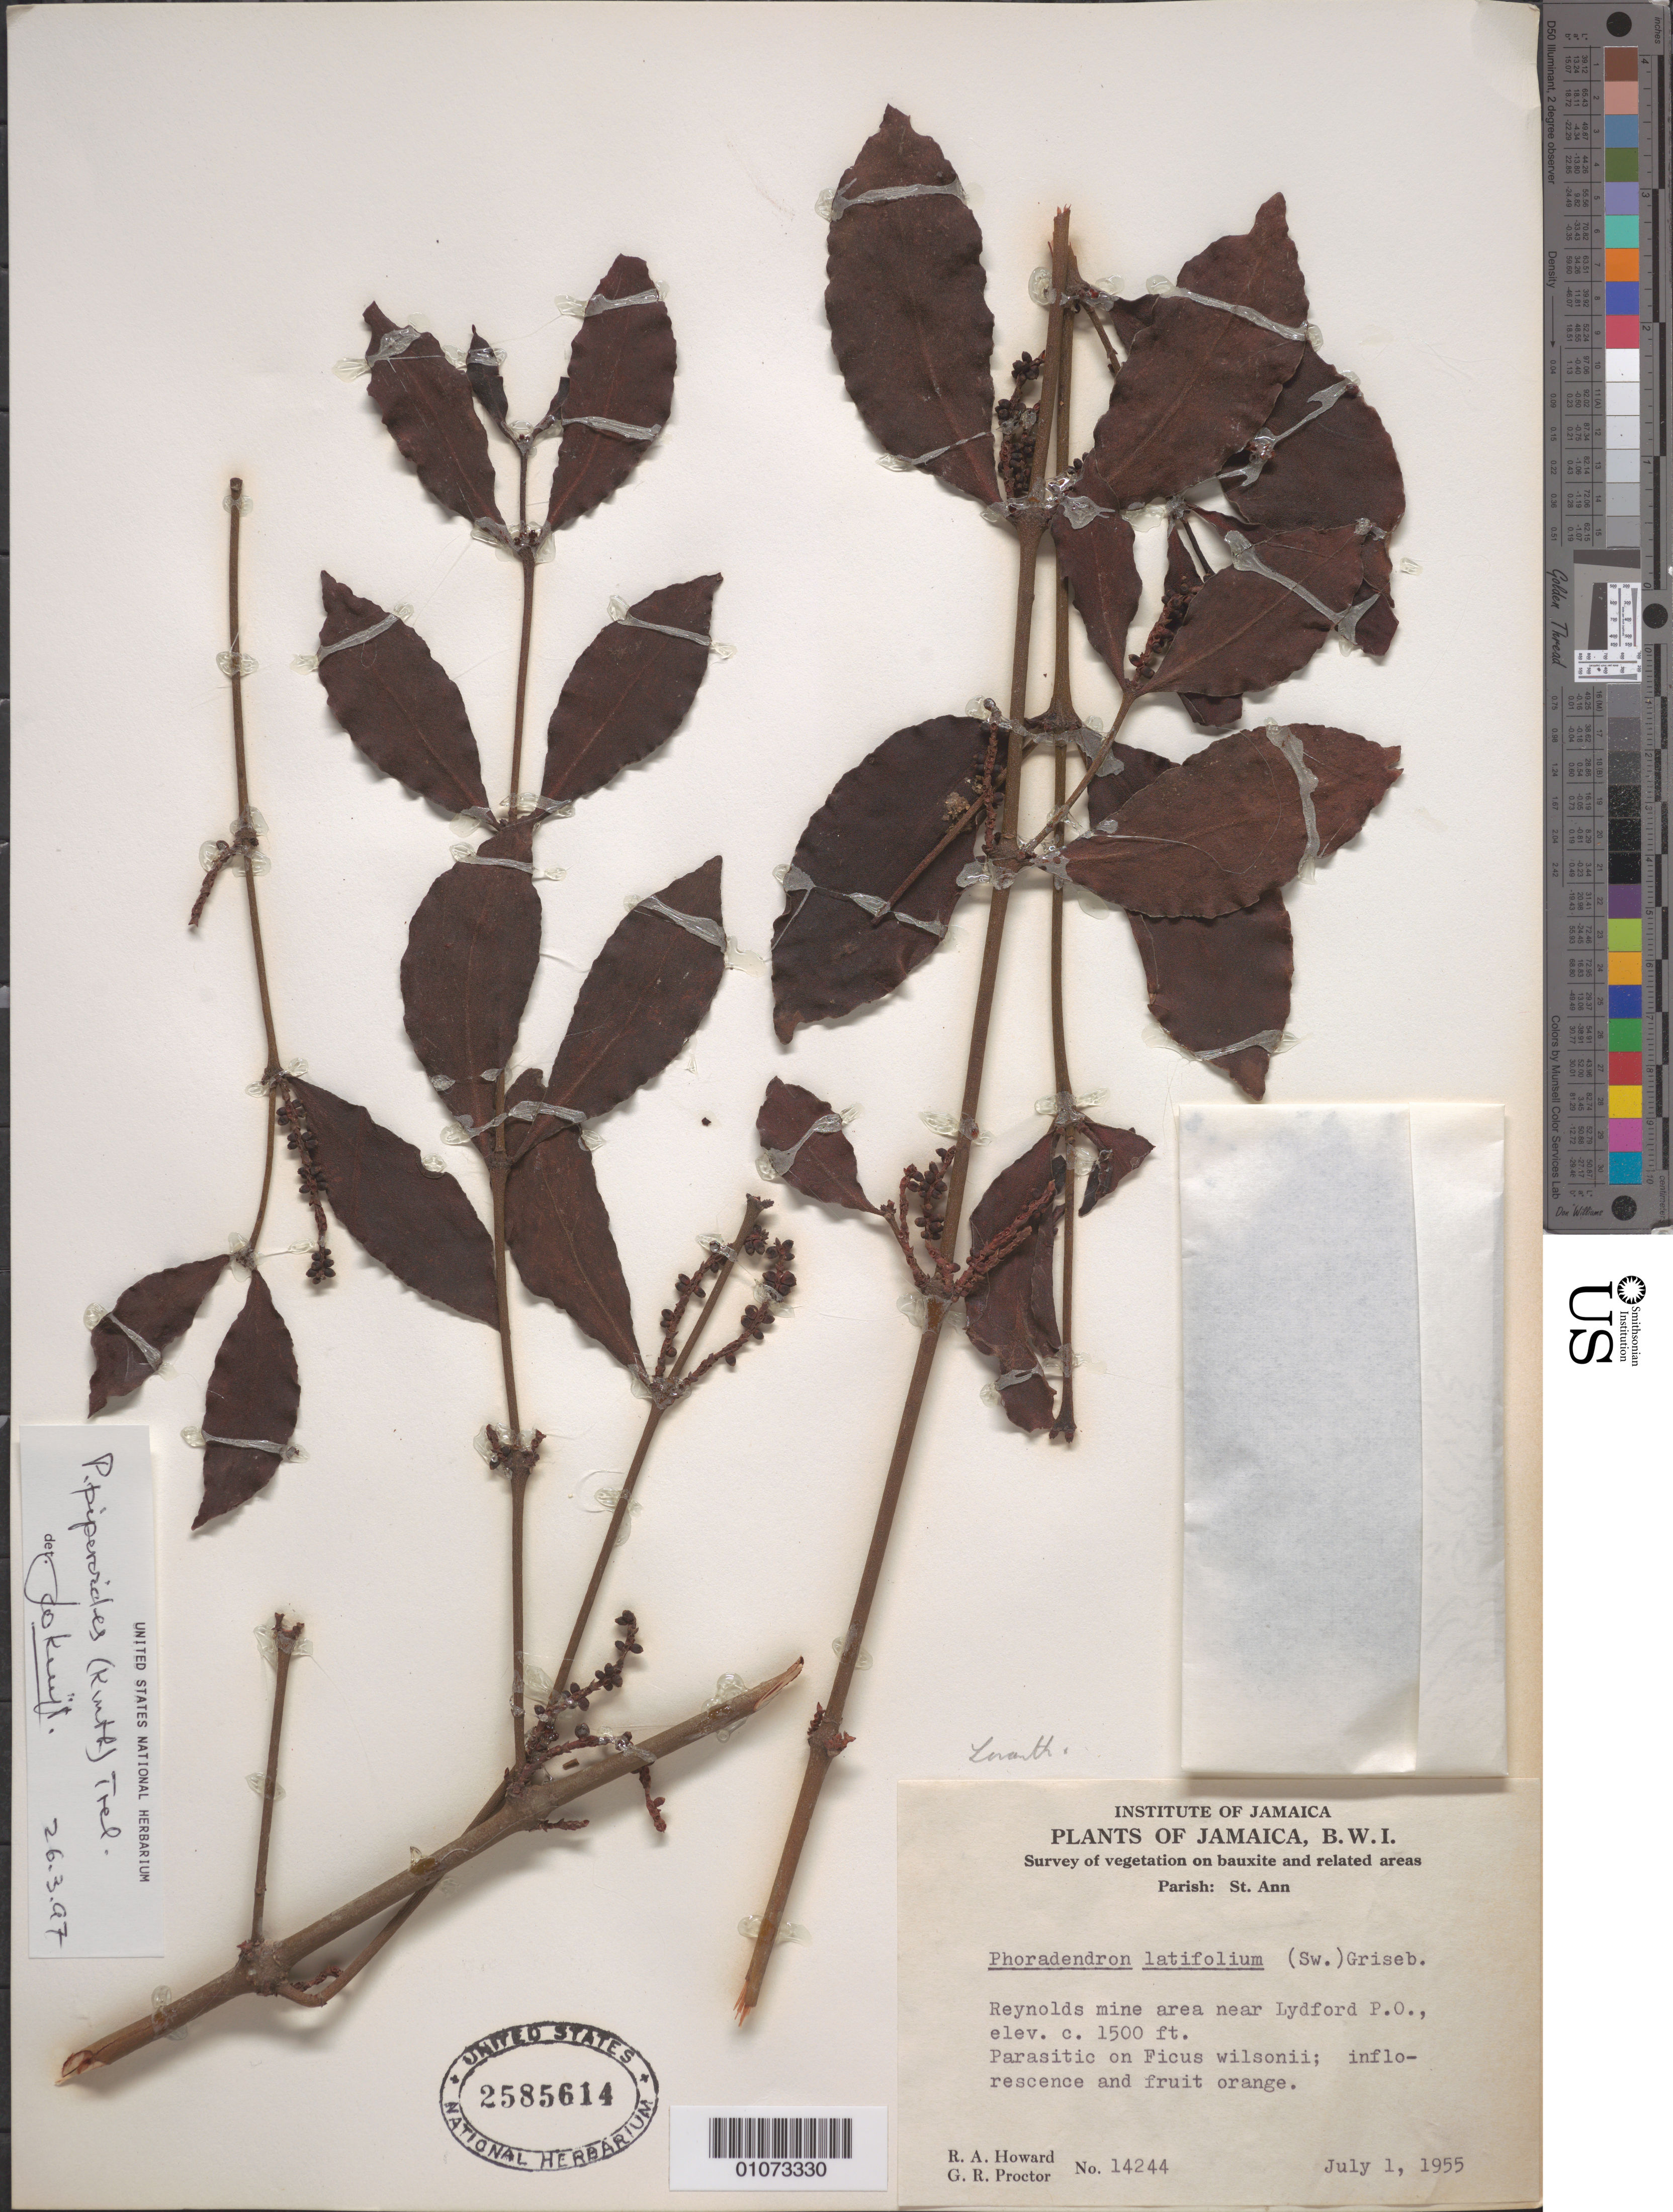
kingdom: Plantae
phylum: Tracheophyta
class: Magnoliopsida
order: Santalales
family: Viscaceae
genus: Phoradendron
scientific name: Phoradendron piperoides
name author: (Kunth) Trel.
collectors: R. A. Howard & G. R. Proctor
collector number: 14244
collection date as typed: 01 Jul 1955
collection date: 1955-07-01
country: Jamaica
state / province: Saint Ann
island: Jamaica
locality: Near Lydford P.O., Reynolds mine area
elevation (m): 457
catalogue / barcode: US 2585614